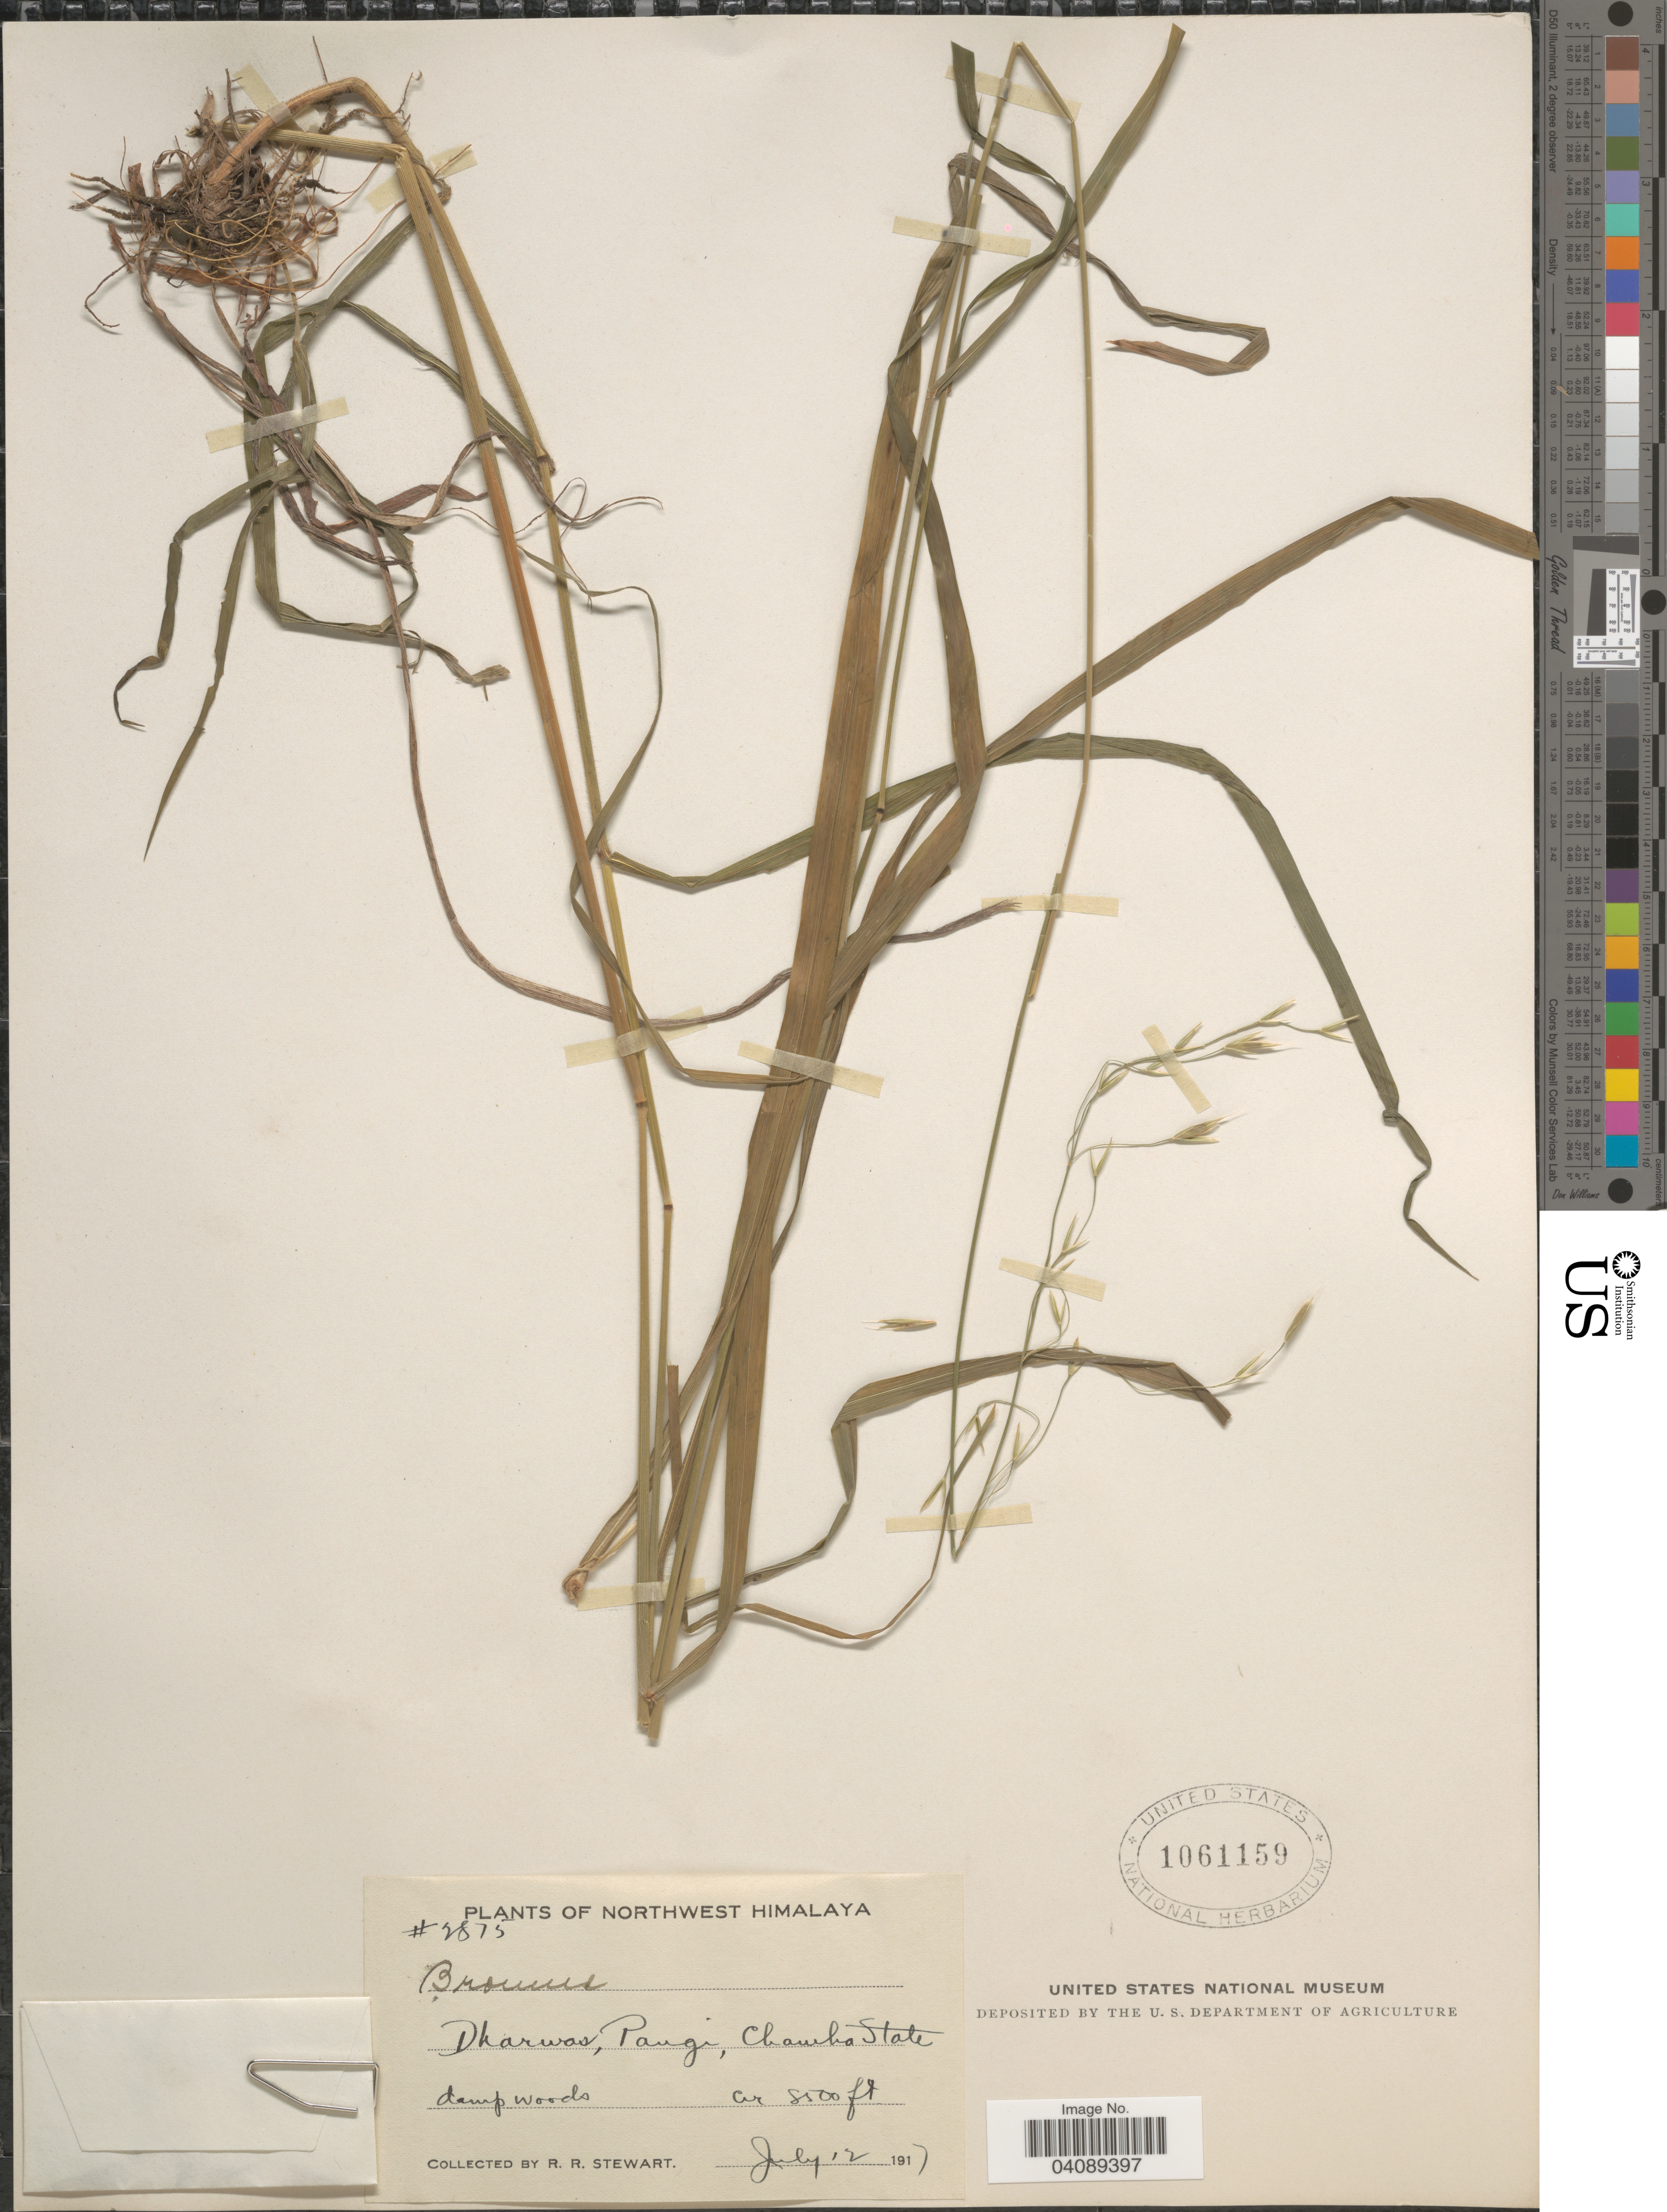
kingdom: Plantae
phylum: Tracheophyta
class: Liliopsida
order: Poales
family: Poaceae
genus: Bromus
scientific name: Bromus sp.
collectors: R. Stewart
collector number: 2875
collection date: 1917-07-12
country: India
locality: Northwest Himalaya. Dharwas, Pangi, Chamba State.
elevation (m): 2591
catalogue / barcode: US 1061159